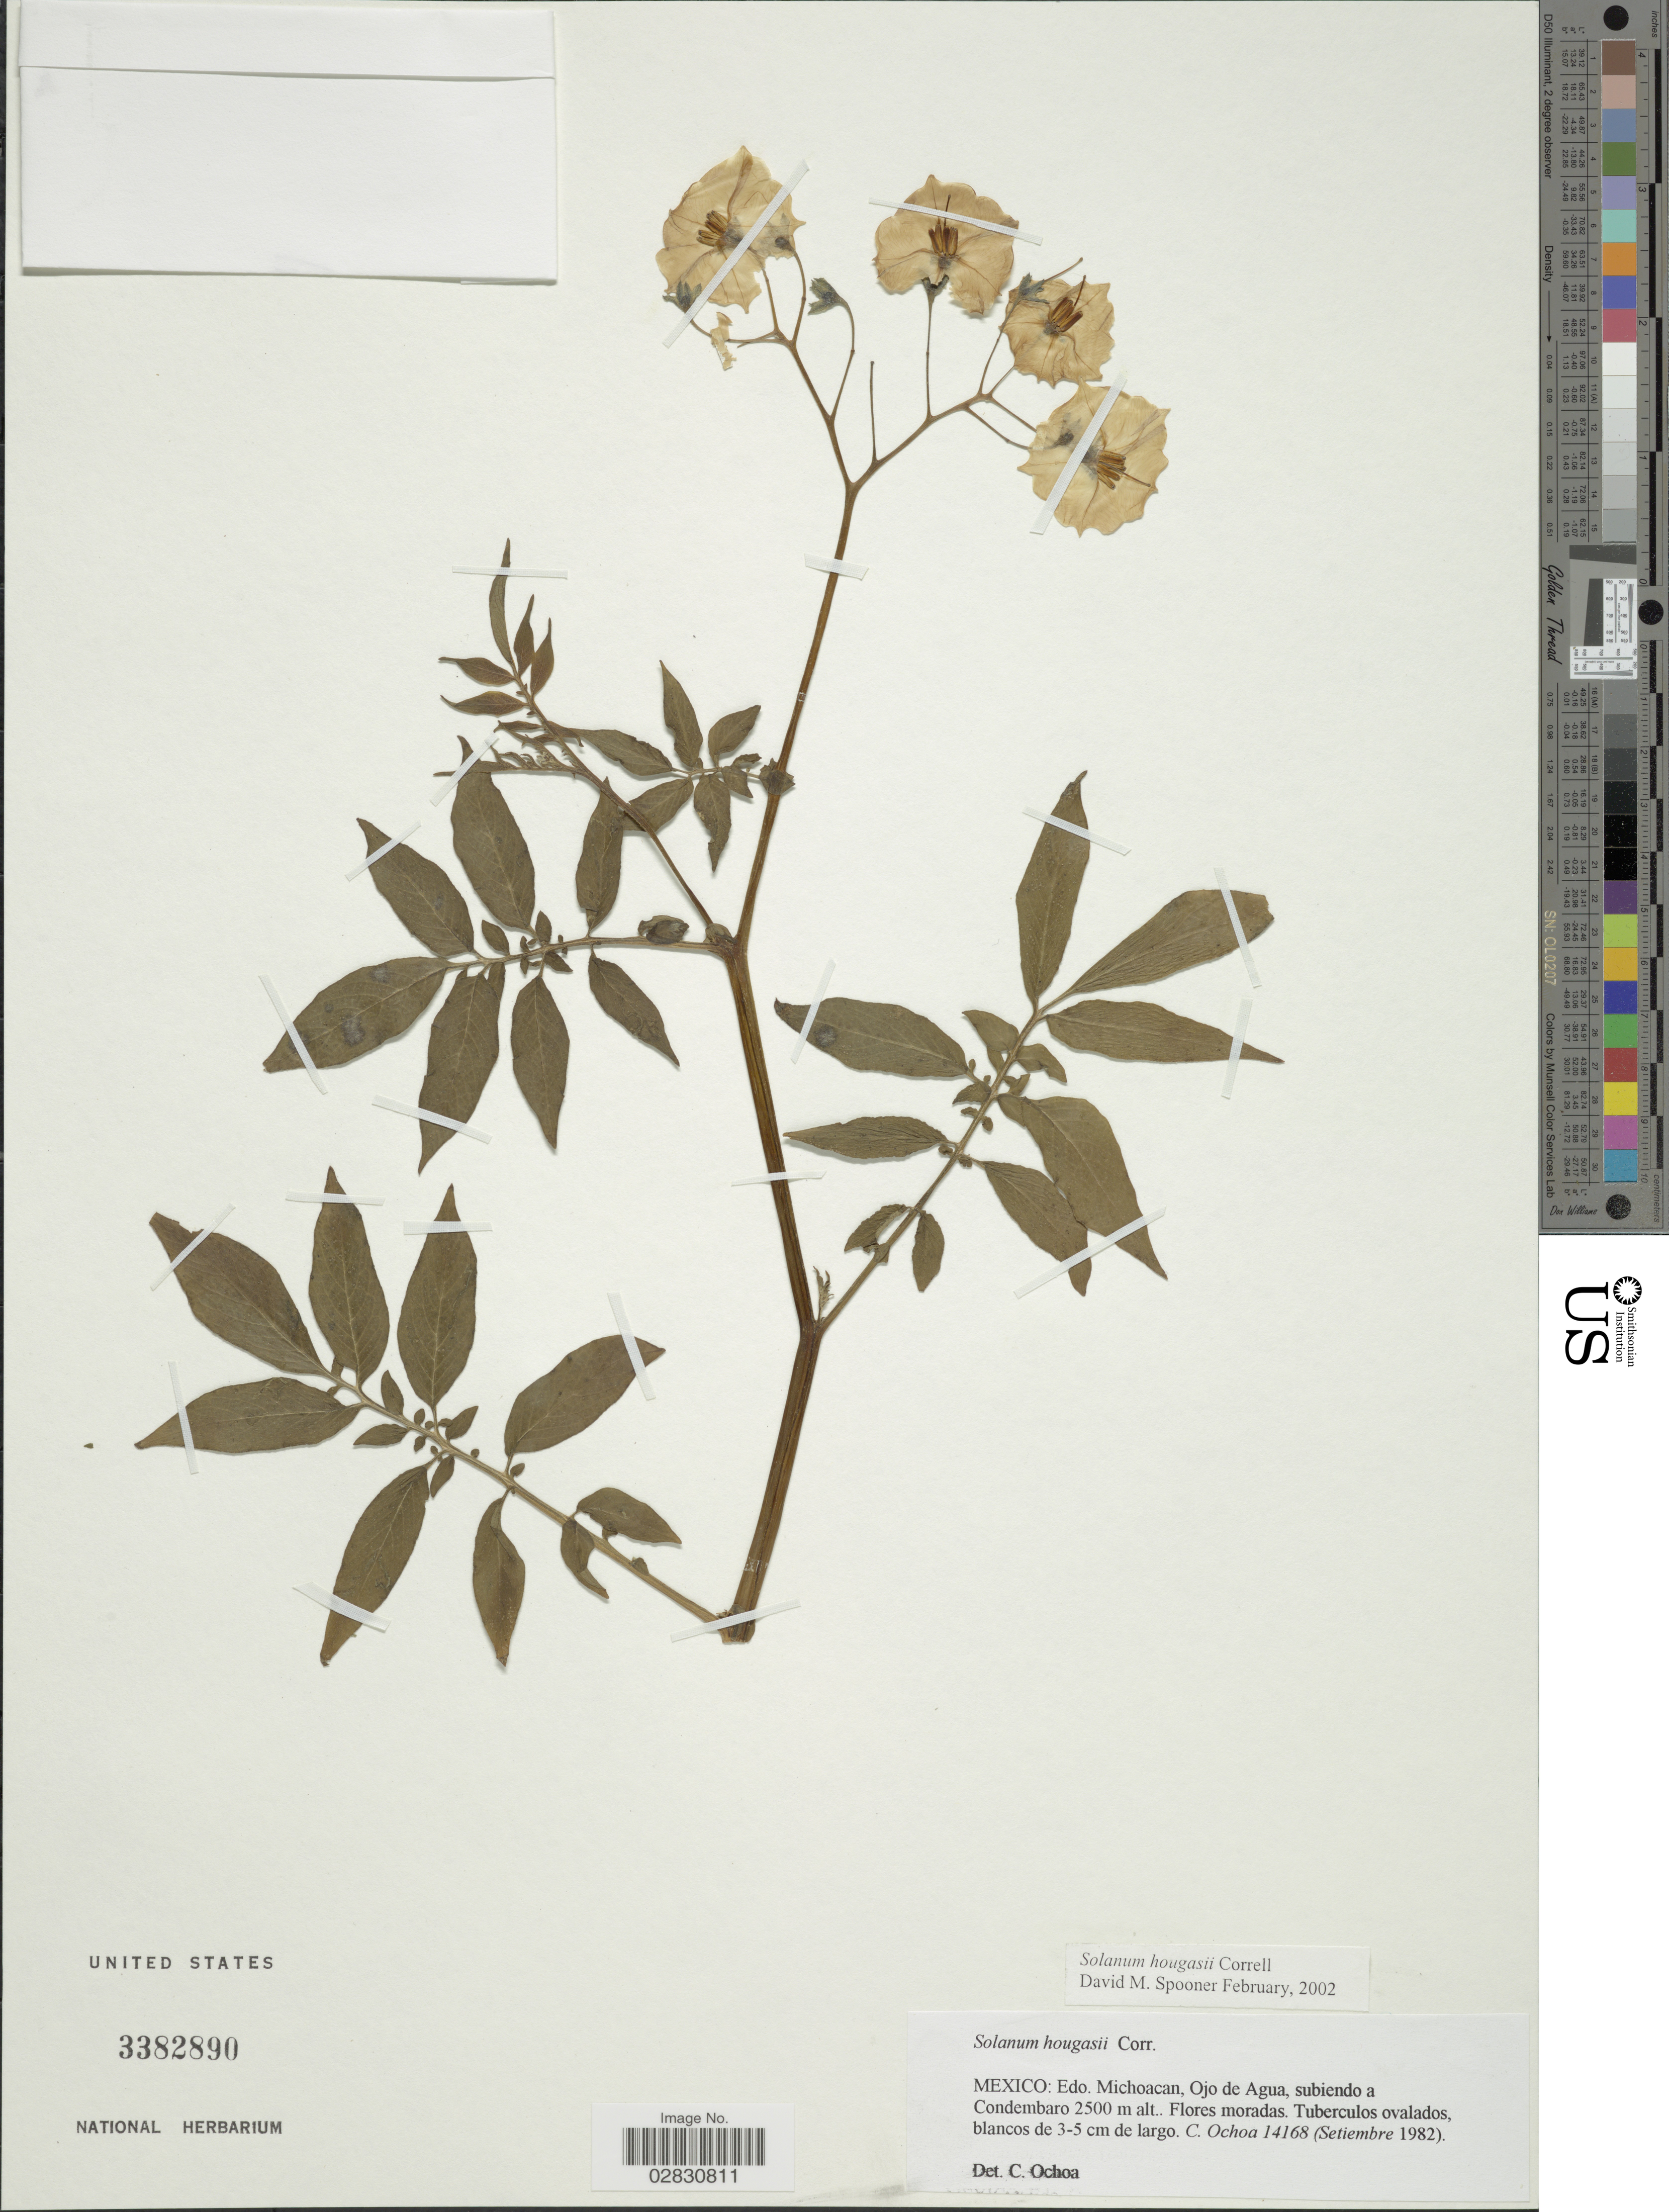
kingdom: Plantae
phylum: Tracheophyta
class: Magnoliopsida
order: Solanales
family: Solanaceae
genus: Solanum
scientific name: Solanum hougasii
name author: Correll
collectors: C. Ochoa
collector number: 14168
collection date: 1982-09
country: Mexico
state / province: Michoacán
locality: Mexico: Edo. Michoacan, Ojo de Agua, subiendo a Condembaro.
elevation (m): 2500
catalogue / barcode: US 3382890